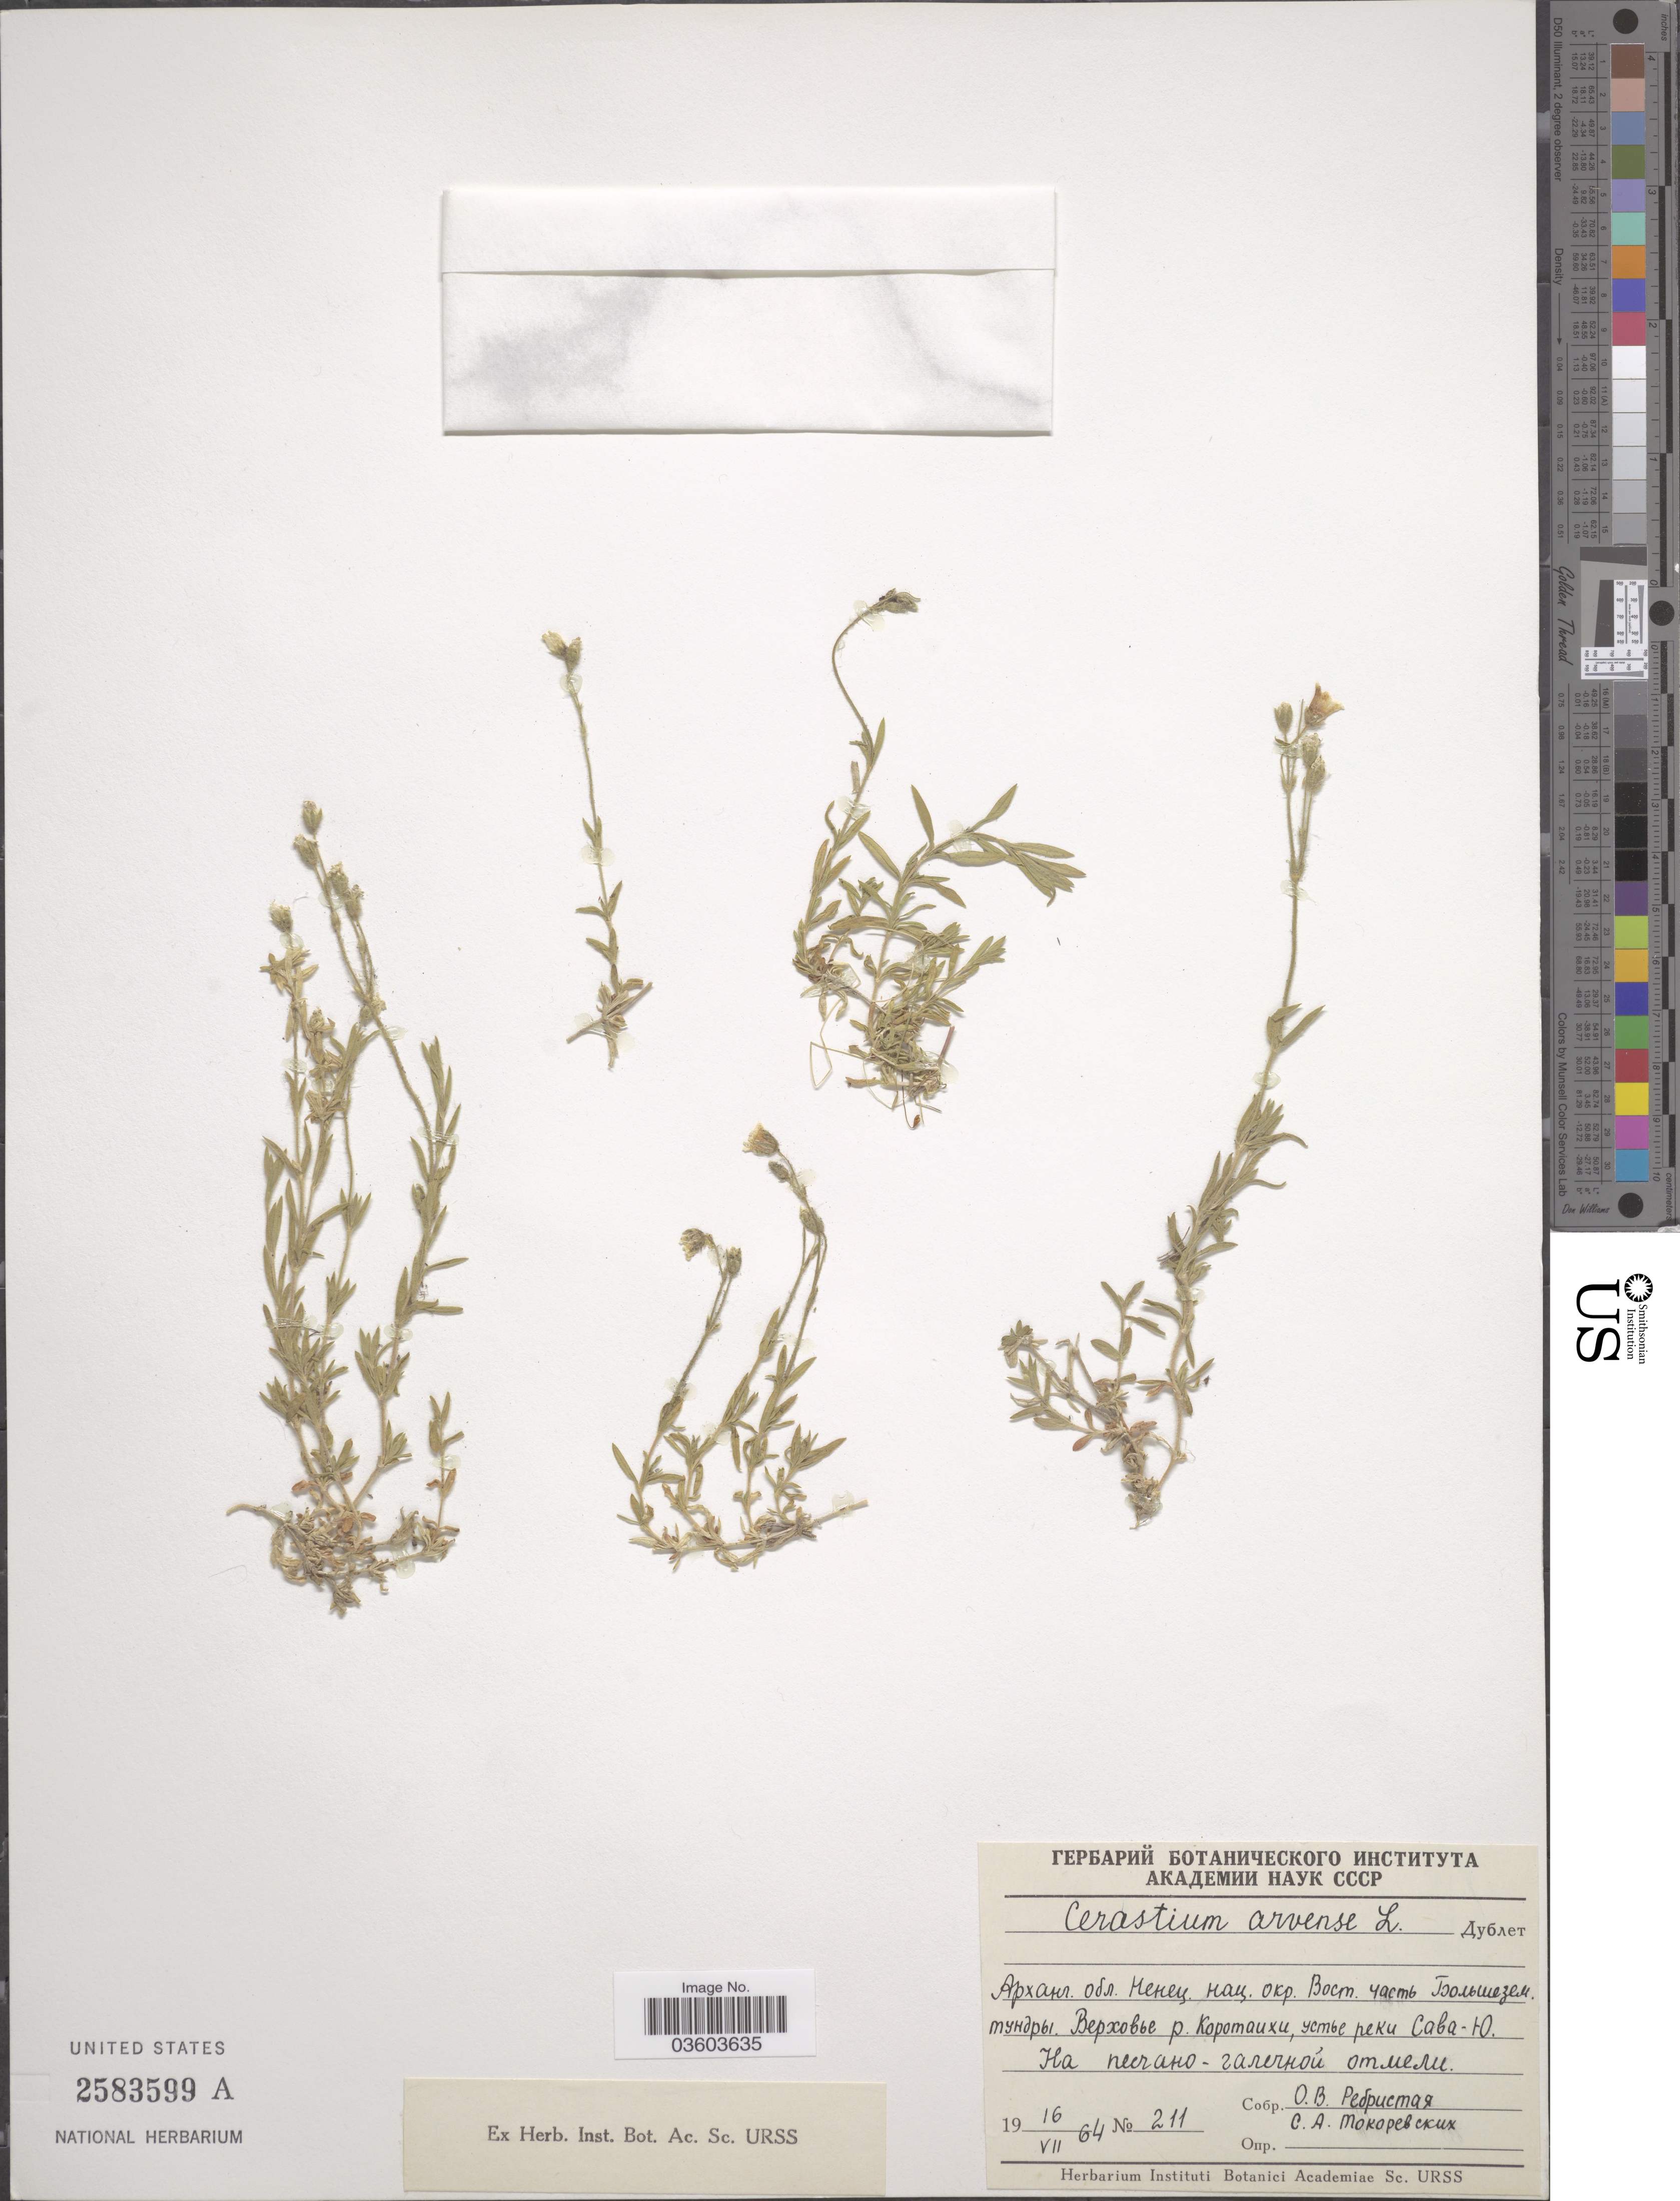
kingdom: Plantae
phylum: Tracheophyta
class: Magnoliopsida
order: Caryophyllales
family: Caryophyllaceae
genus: Cerastium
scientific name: Cerastium arvense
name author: L.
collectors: O. Rebristaya & S. Tokarevskikh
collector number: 211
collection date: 1964-07-16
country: Russian Federation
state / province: Arkhangelsk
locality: Nenets Autonomus Okrug, Upper of river Korotaikha, mouth of river Sava-U.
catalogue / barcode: US 2583599A